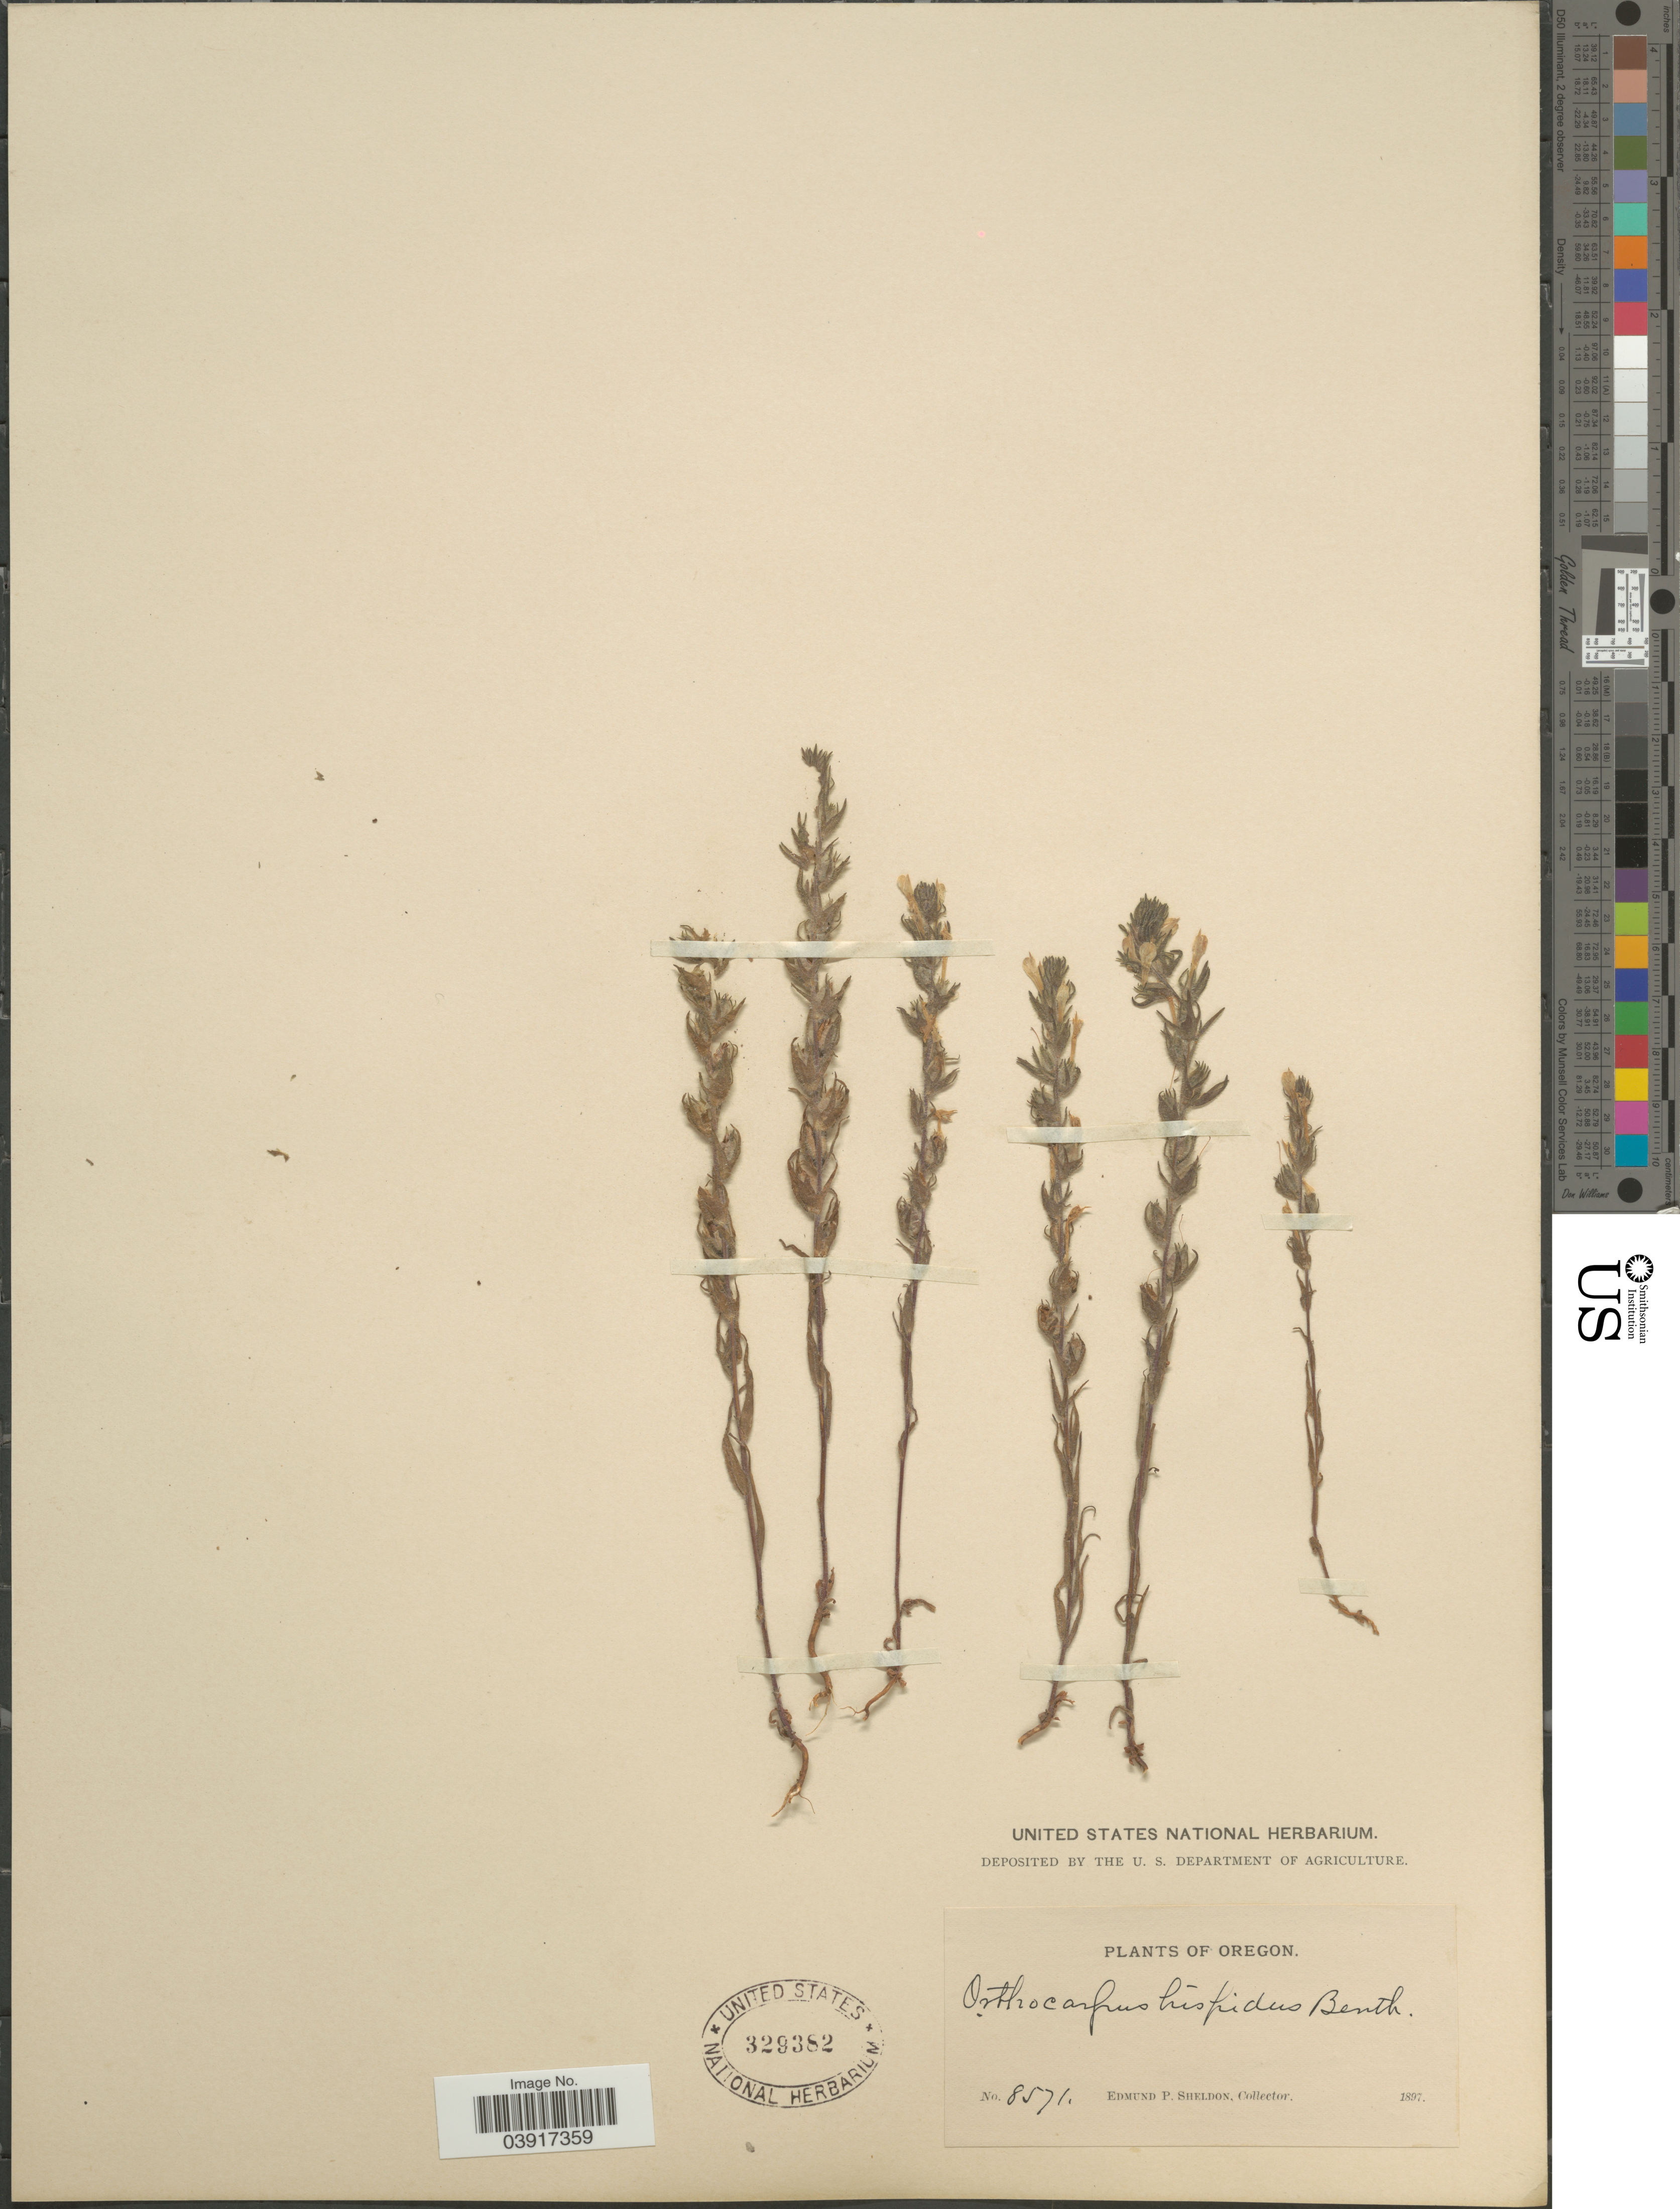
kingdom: Plantae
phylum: Tracheophyta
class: Magnoliopsida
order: Lamiales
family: Orobanchaceae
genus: Orthocarpus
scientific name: Orthocarpus hispidus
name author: Benth.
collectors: E. P. Sheldon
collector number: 8571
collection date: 1897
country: United States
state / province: Oregon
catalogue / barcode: US 329382